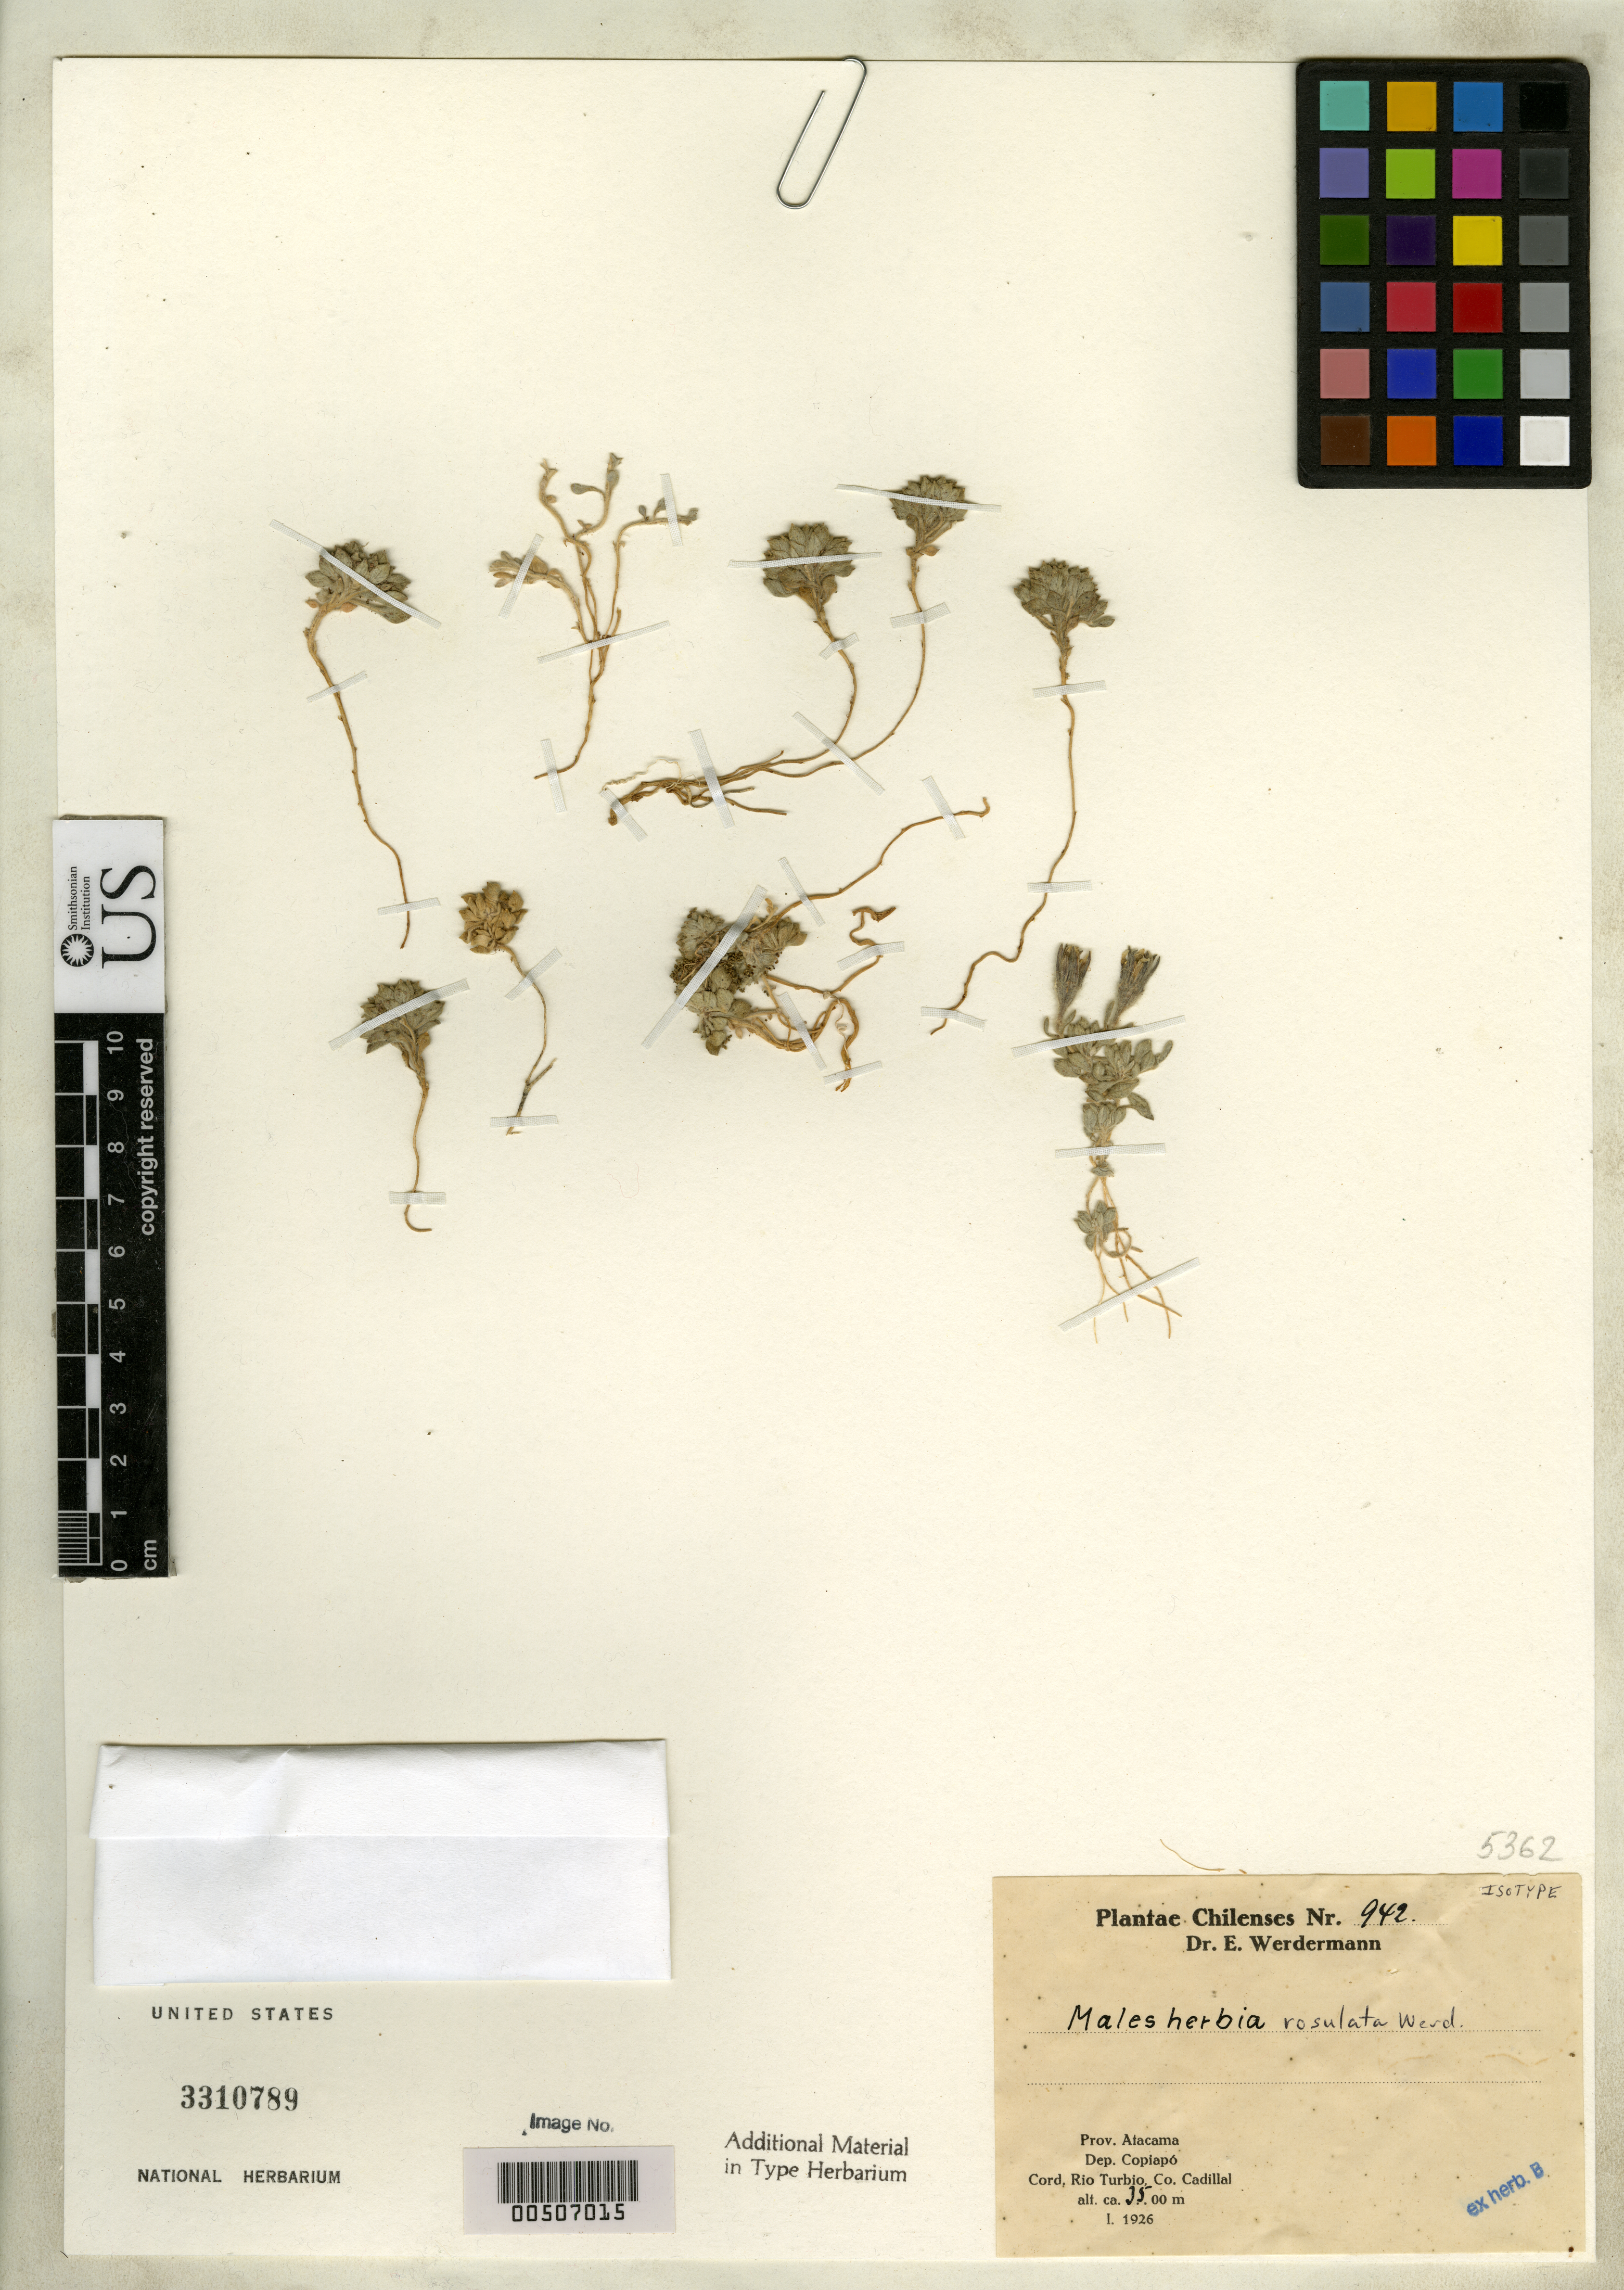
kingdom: Plantae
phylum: Tracheophyta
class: Magnoliopsida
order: Malpighiales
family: Malesherbiaceae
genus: Malesherbia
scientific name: Malesherbia rosulata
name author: Werderm.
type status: Isotype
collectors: E. Werdermann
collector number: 942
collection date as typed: Jan 1926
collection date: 1926-01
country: Chile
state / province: Atacama (III)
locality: Copiapo. Cordillera Rio Turbio, Cerro Cadillal.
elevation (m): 3500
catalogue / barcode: US 3310789